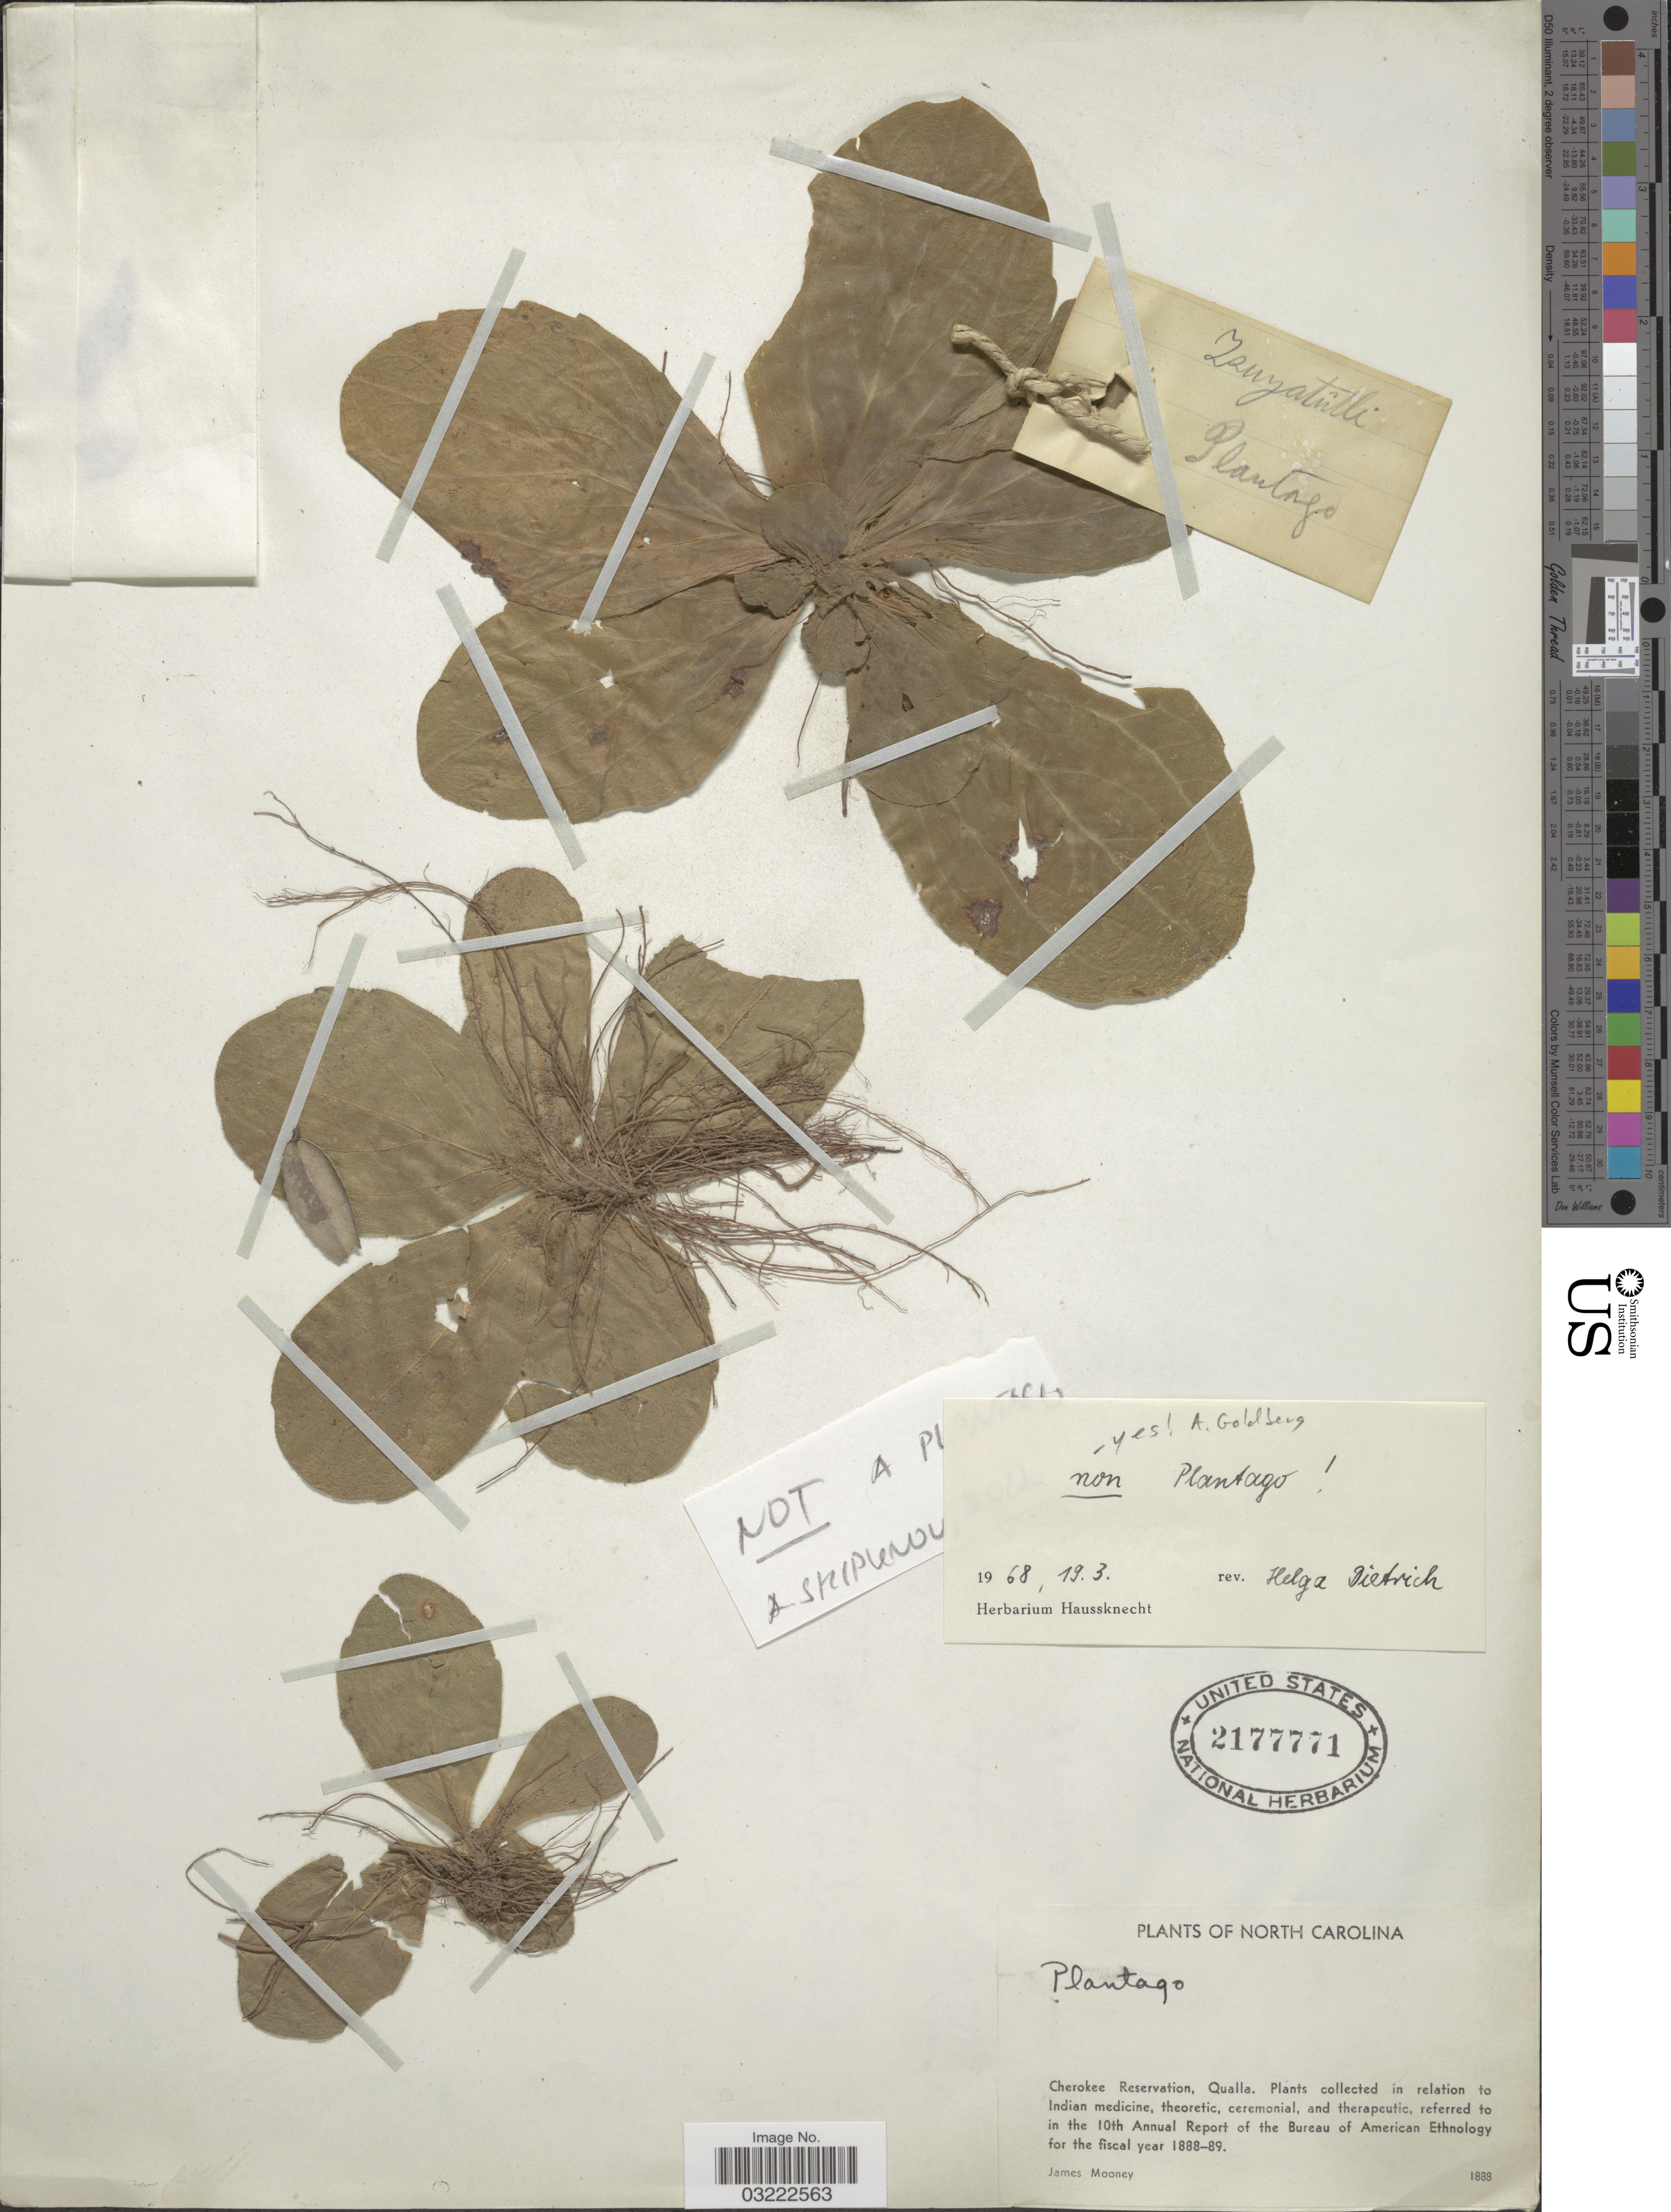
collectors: J. Mooney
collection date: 1888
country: United States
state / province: North Carolina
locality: Cherokee Reservation, Qualla.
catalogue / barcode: US 2177771